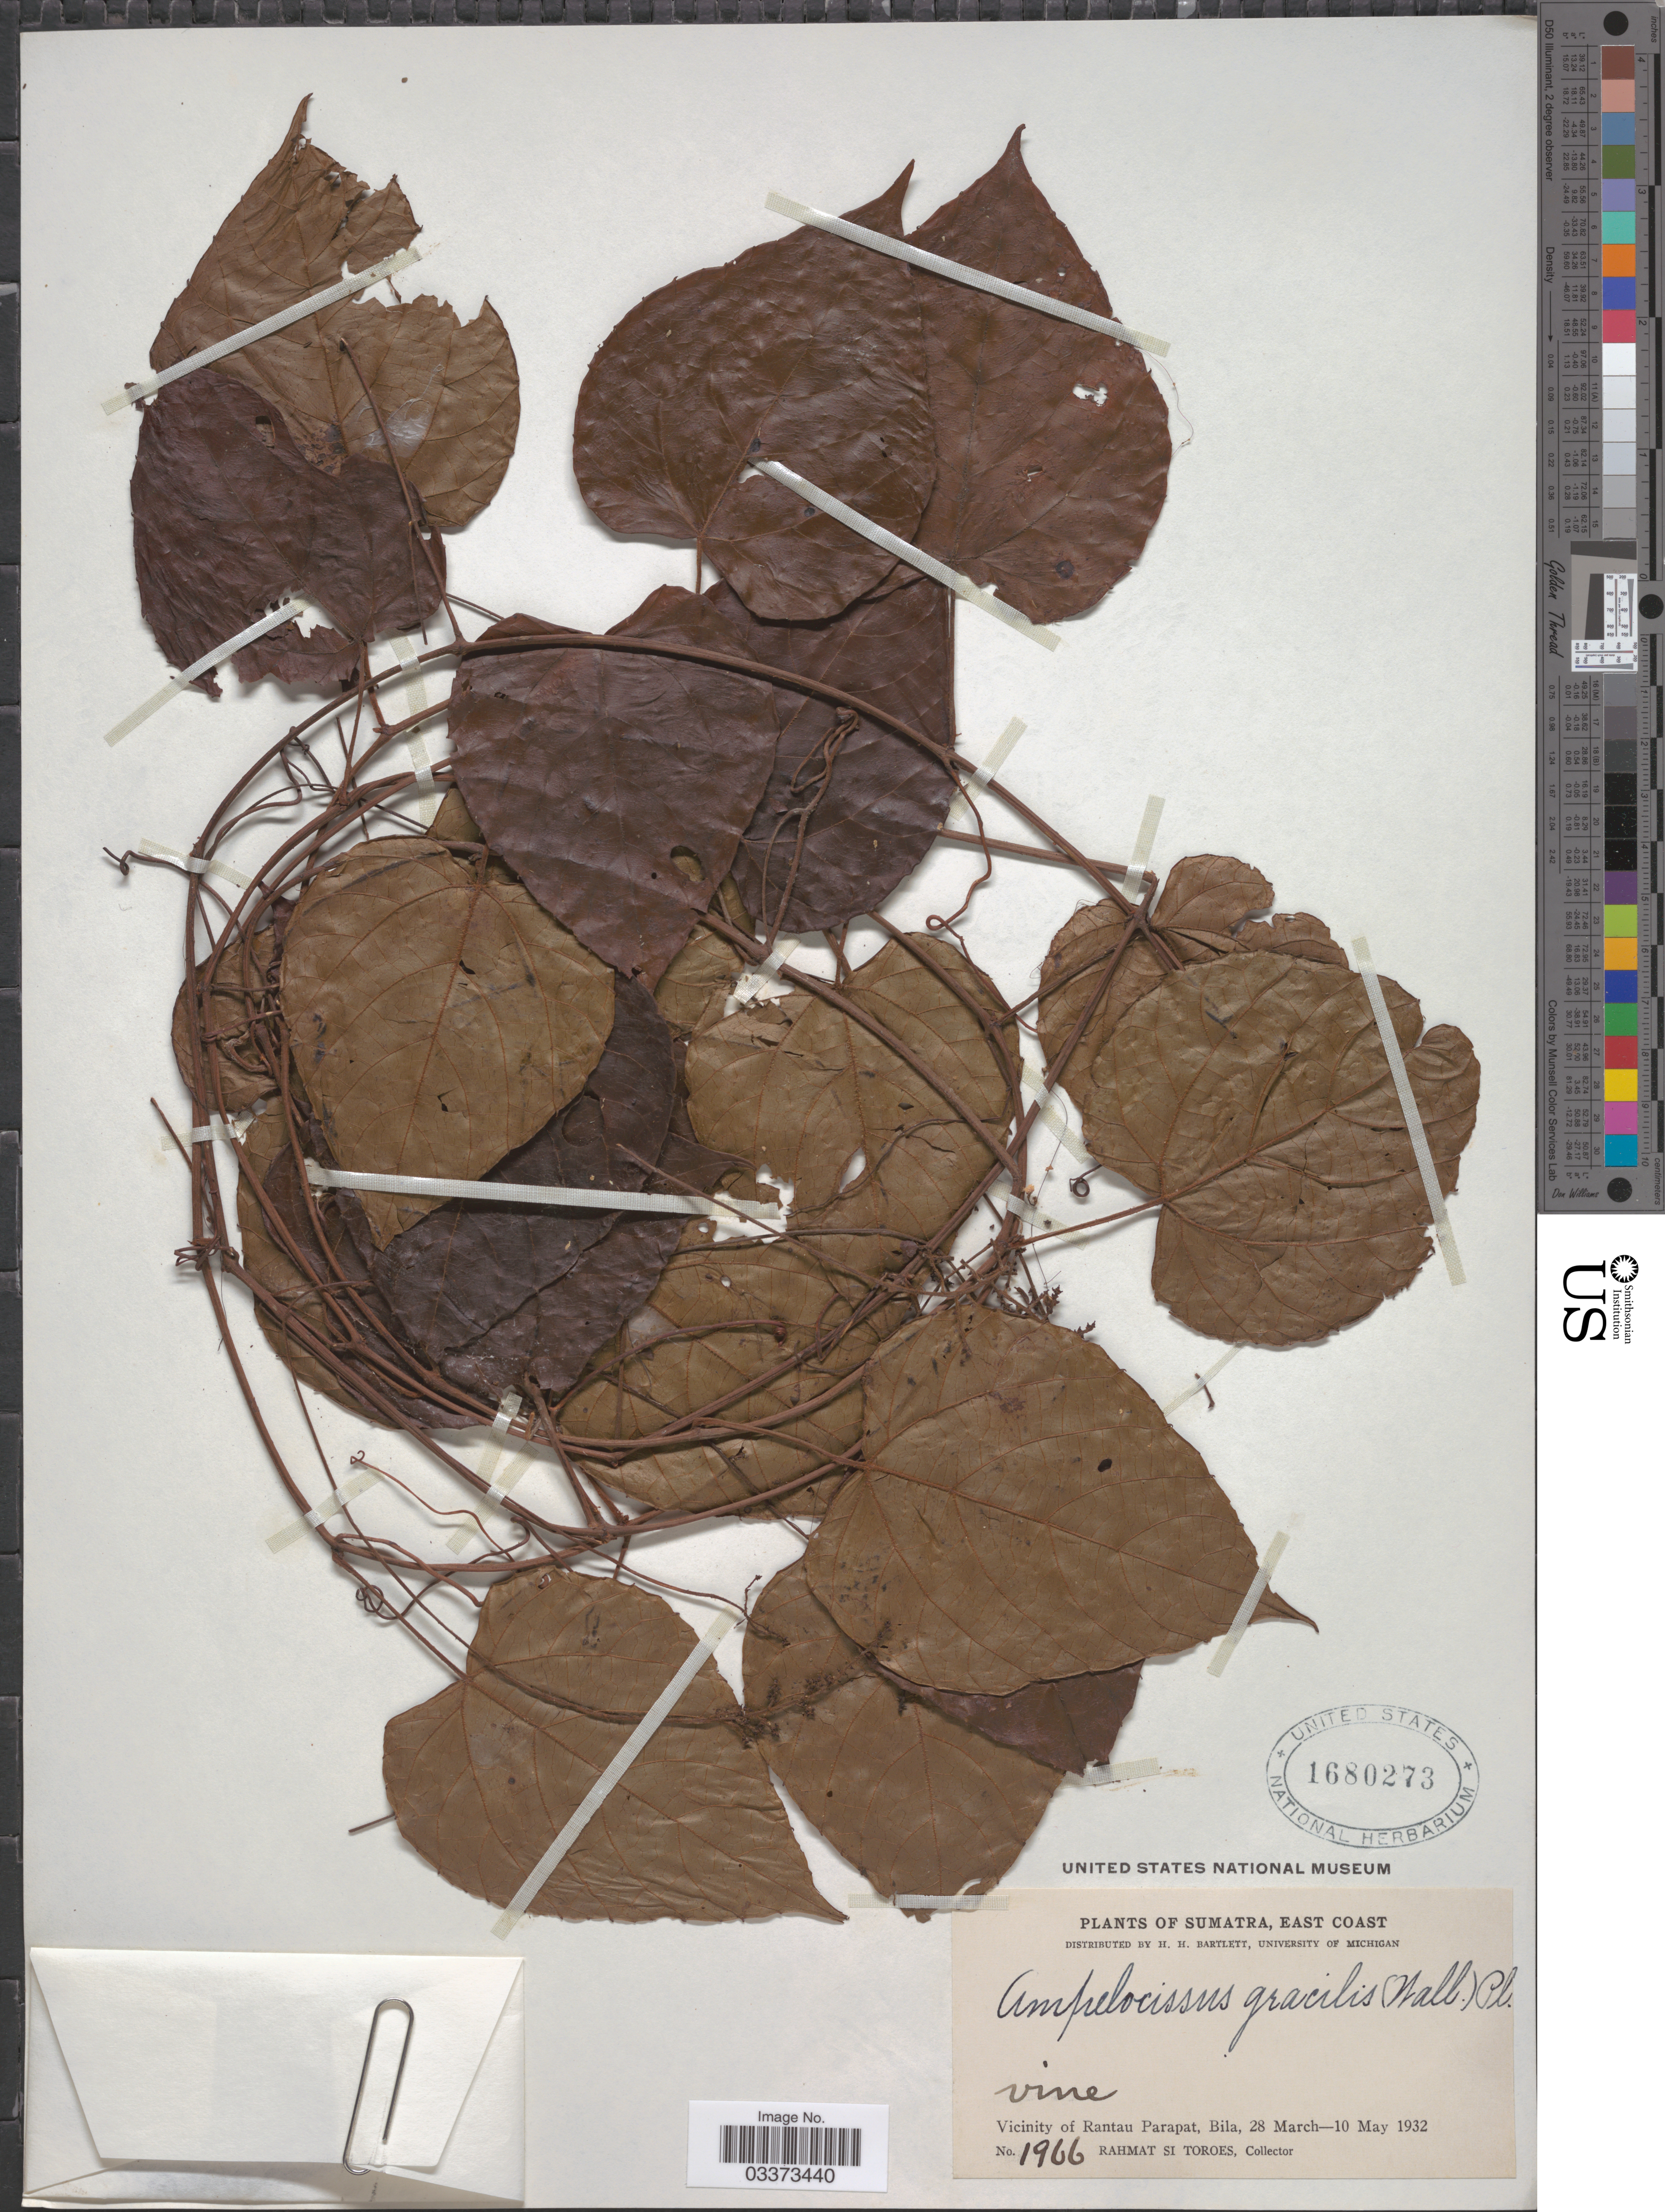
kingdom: Plantae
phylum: Tracheophyta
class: Magnoliopsida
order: Vitales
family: Vitaceae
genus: Ampelocissus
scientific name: Ampelocissus gracilis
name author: Planch.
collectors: Rahmat Si Boeea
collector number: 1966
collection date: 1932-03-28/1932-05-10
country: Indonesia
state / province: Sumatra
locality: East Coast. Vicinity of Rantau Parapat, Bila.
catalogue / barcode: US 1680273